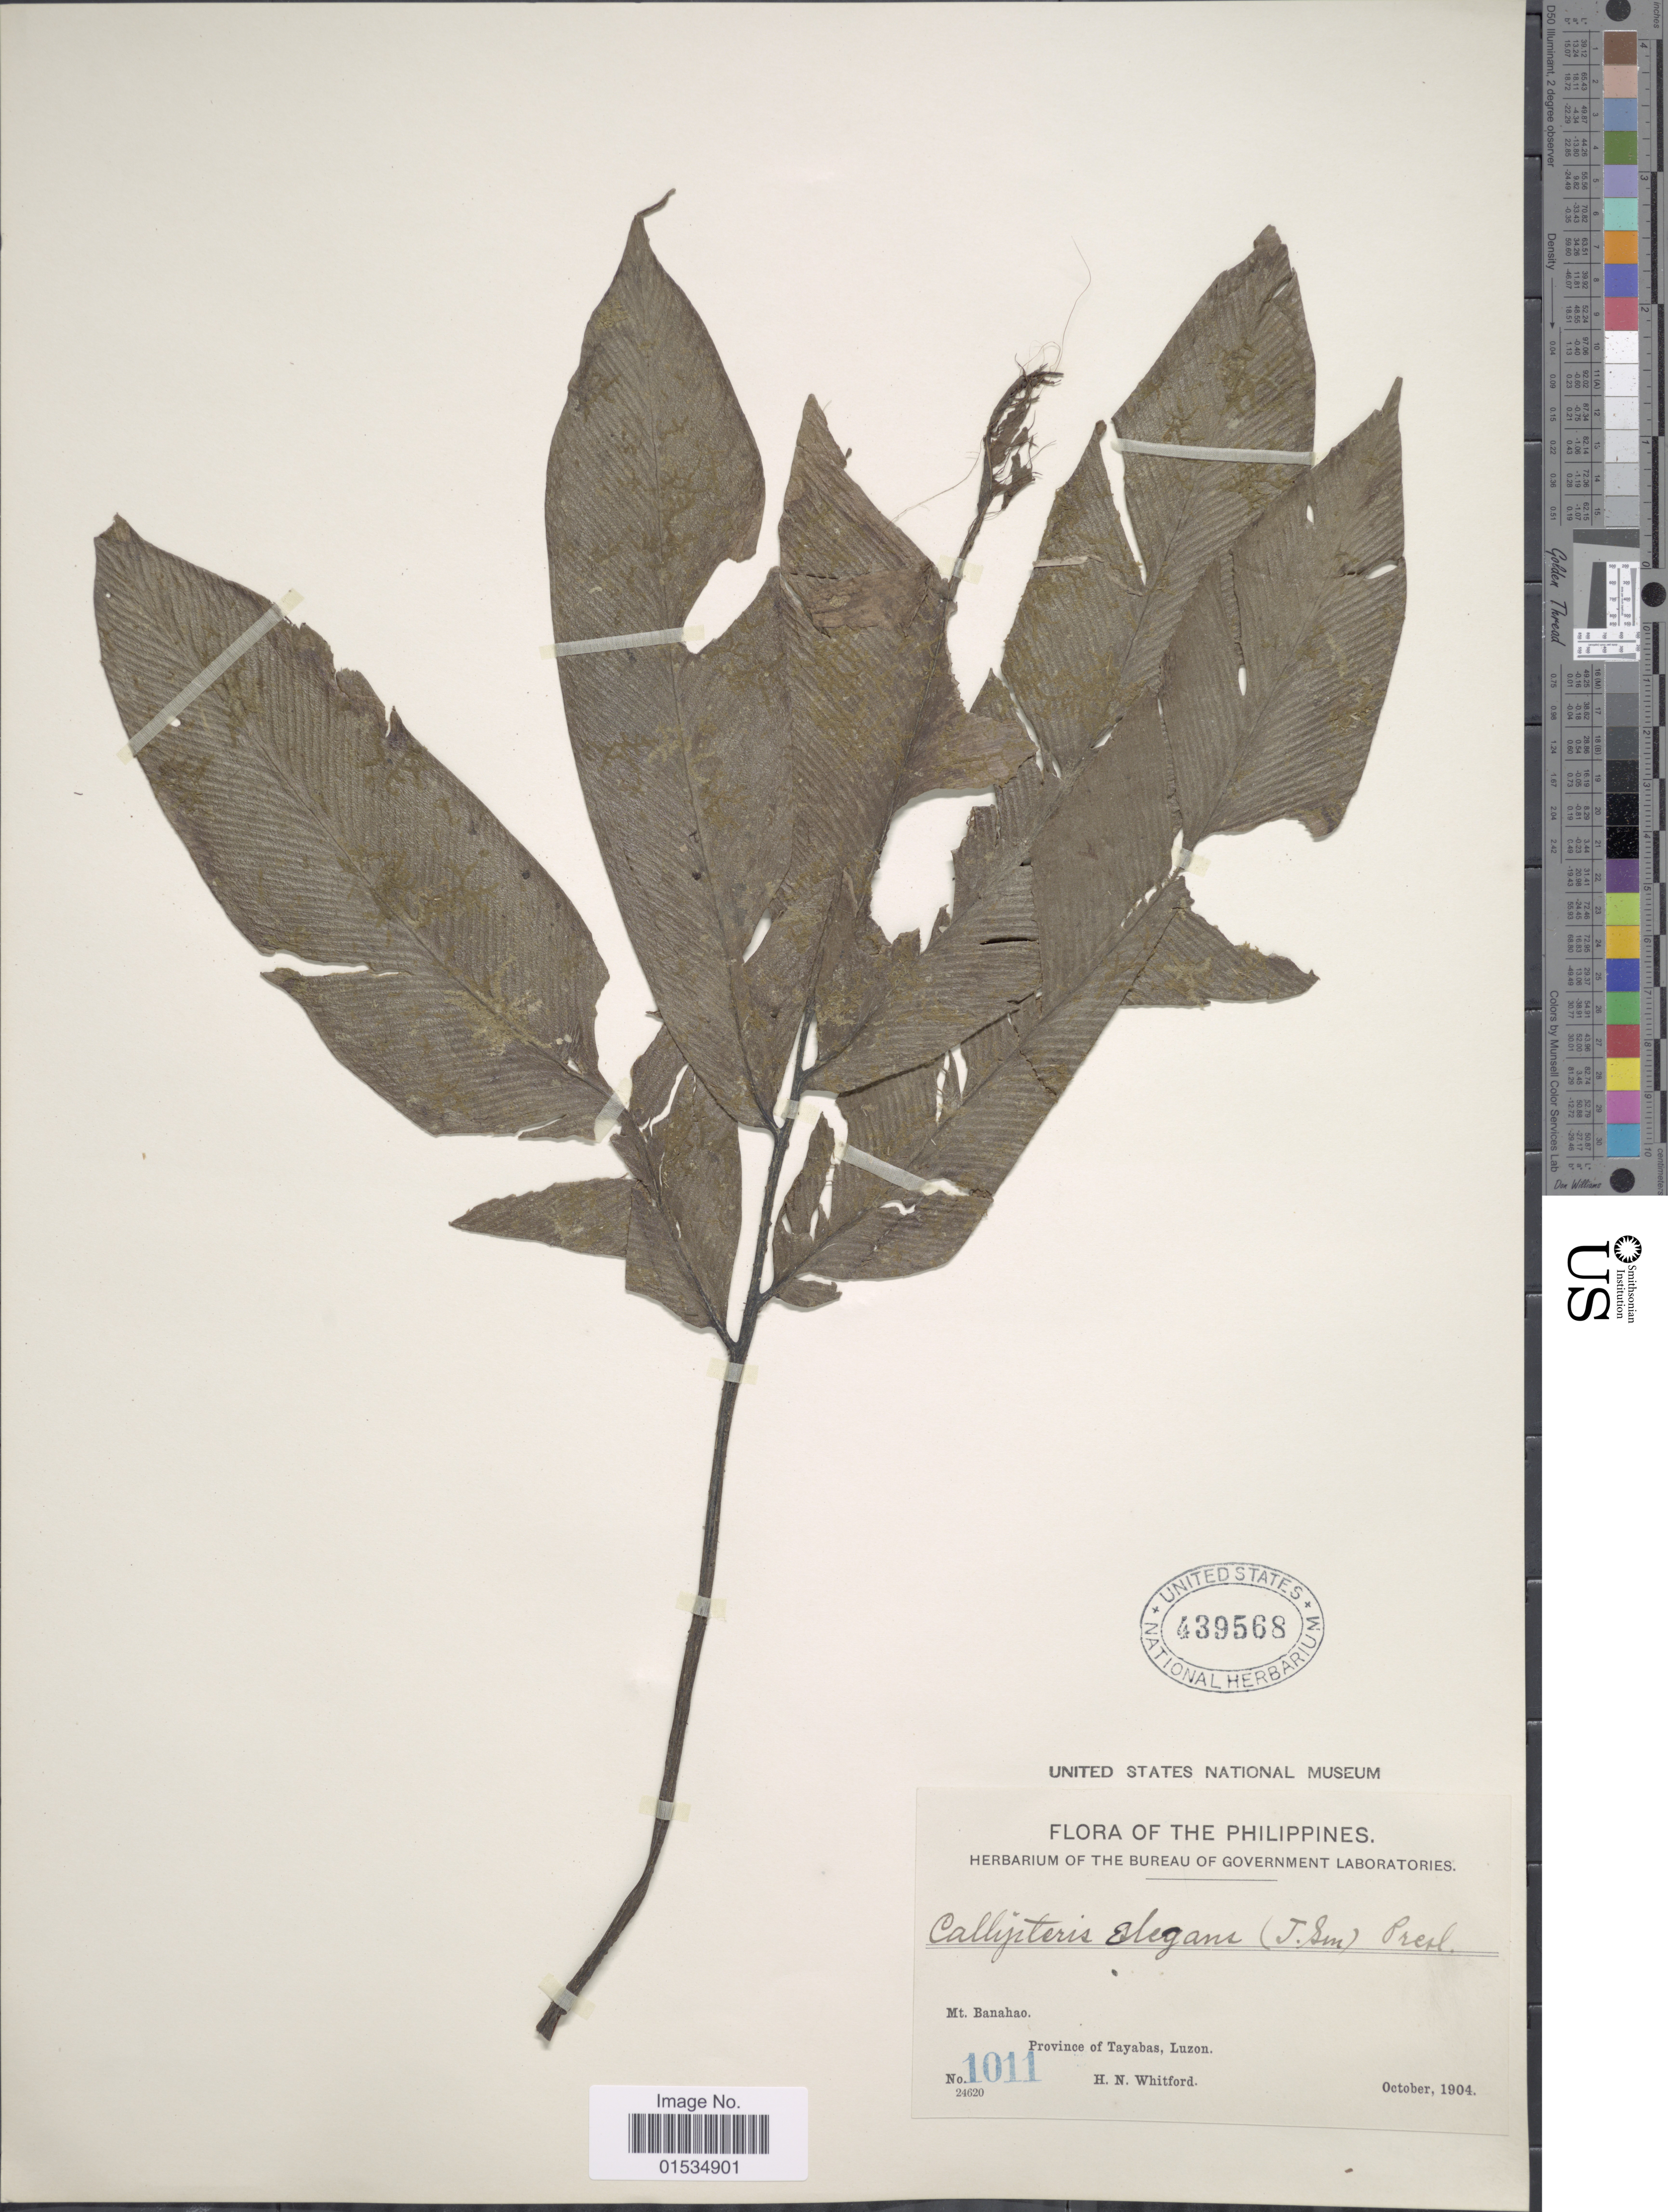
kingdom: Plantae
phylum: Tracheophyta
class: Polypodiopsida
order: Polypodiales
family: Athyriaceae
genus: Diplazium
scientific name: Diplazium fraxinifolium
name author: C. Presl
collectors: H. N. Whitford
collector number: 1011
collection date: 1904-10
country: Philippines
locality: Mt. Banahao, Province of Tayabas, Luzon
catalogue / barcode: US 439568